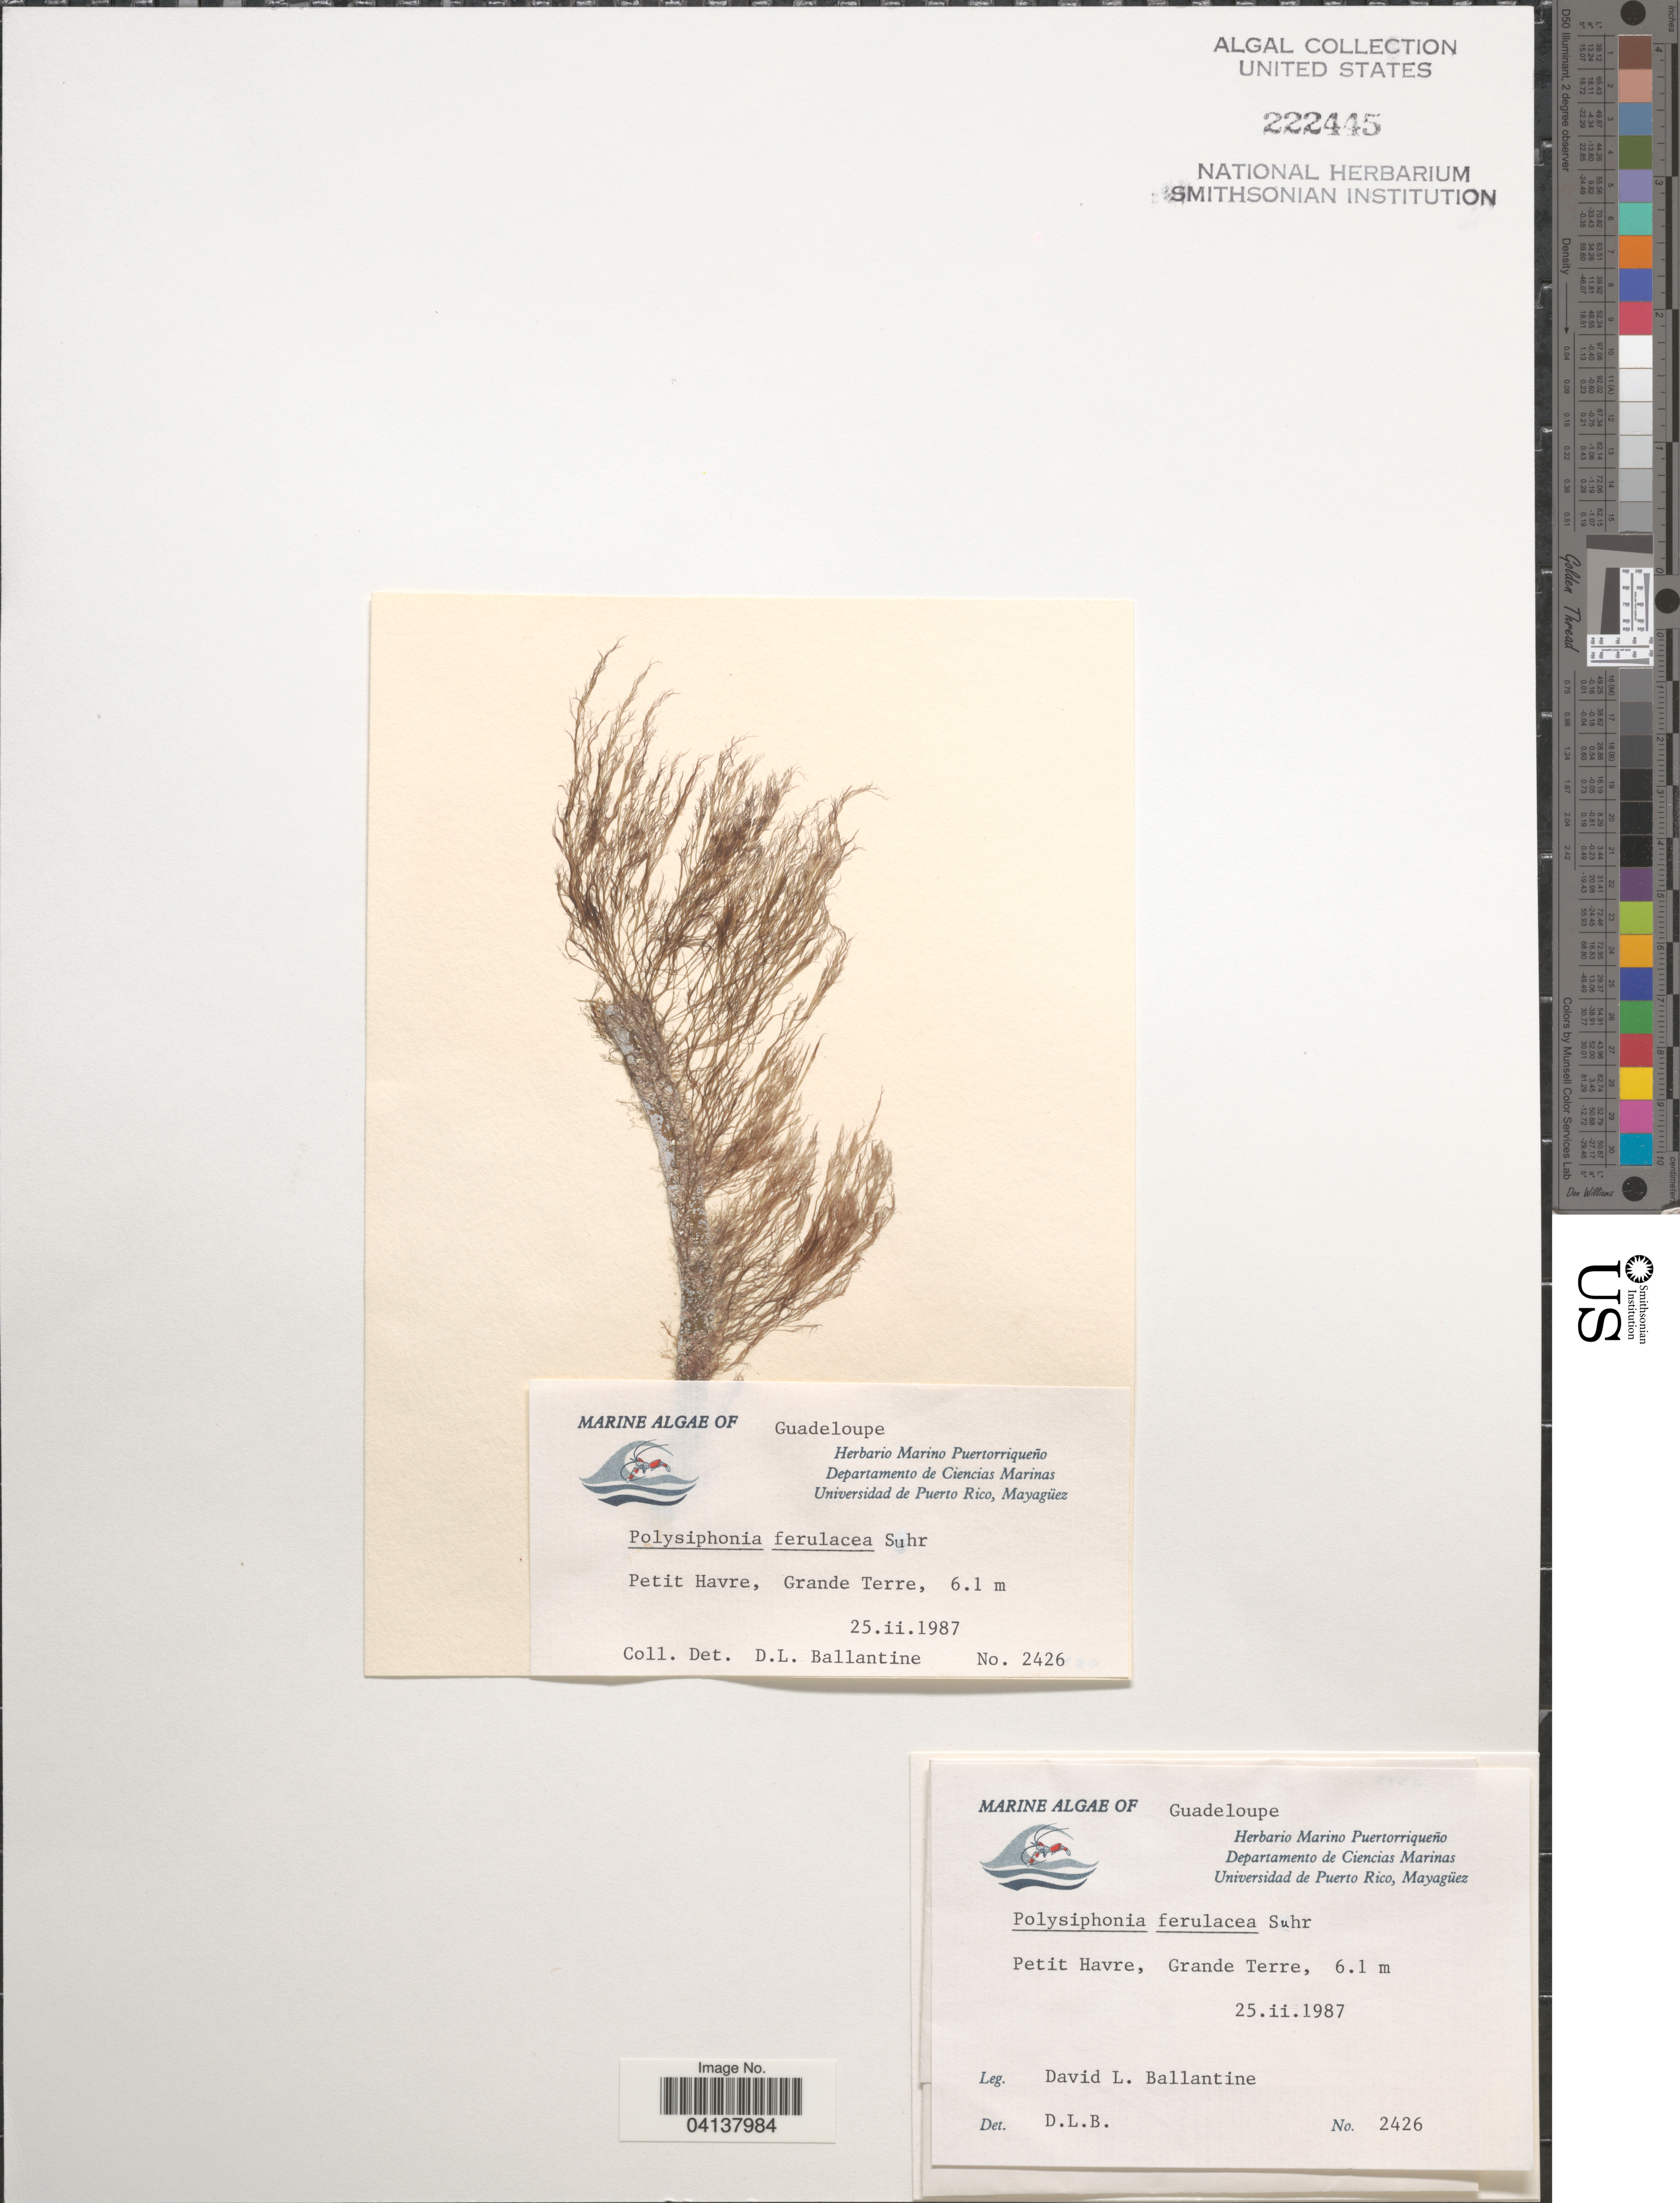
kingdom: Plantae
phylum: Rhodophyta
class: Florideophyceae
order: Ceramiales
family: Rhodomelaceae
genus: Melanothamnus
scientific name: Melanothamnus ferulaceus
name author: (Suhr ex J. Agardh) Diaz-Tapia & Maggs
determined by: Algae name updating Project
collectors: D.L. Ballantine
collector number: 2426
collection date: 1987-02-25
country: Guadeloupe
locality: Petit Havre, Grande Terre.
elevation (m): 6.1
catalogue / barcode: US 222445